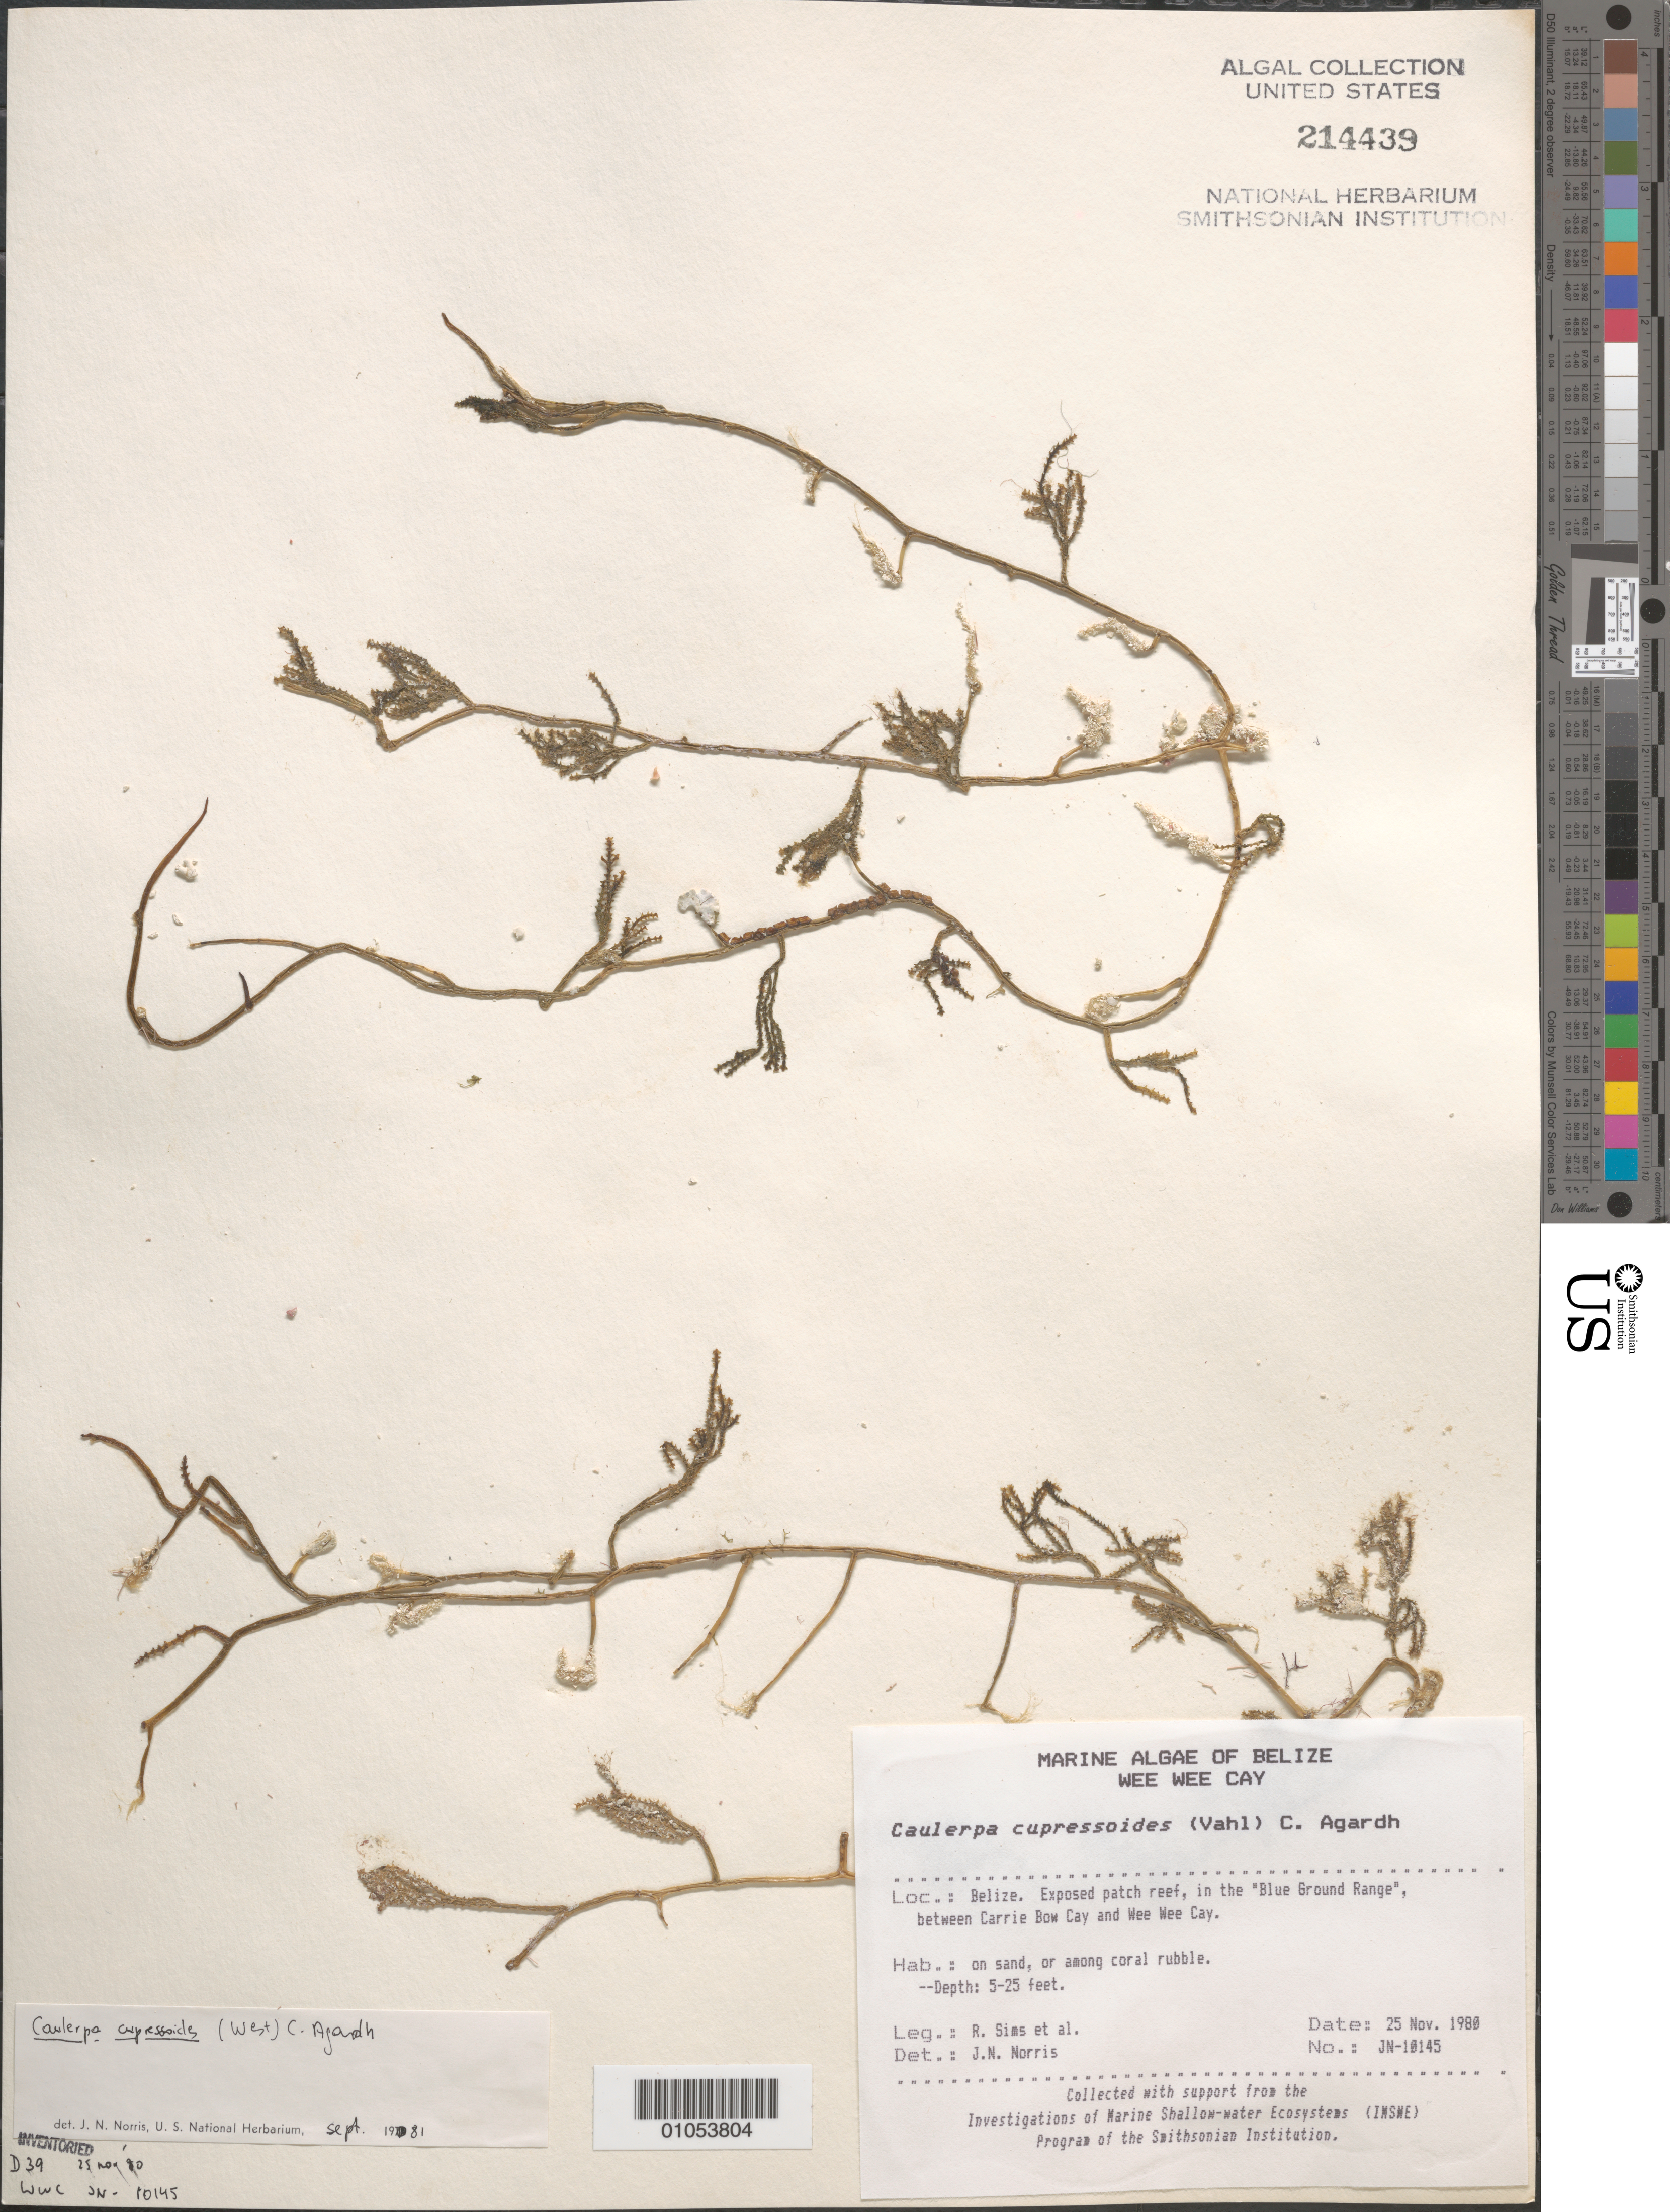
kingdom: Plantae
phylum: Chlorophyta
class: Ulvophyceae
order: Bryopsidales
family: Caulerpaceae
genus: Caulerpa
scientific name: Caulerpa cupressoides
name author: (Vahl) C. Agardh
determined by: Norris, James N.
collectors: R. H. Sims, M. M. Littler & K. E. Bucher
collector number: JN-10145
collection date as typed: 25 Nov 1980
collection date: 1980-11-25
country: Belize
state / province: Stann Creek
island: Wee Wee Cay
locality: Blue Ground Range, between Carrie Bow Cay and Wee Wee Cay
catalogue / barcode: US 214439